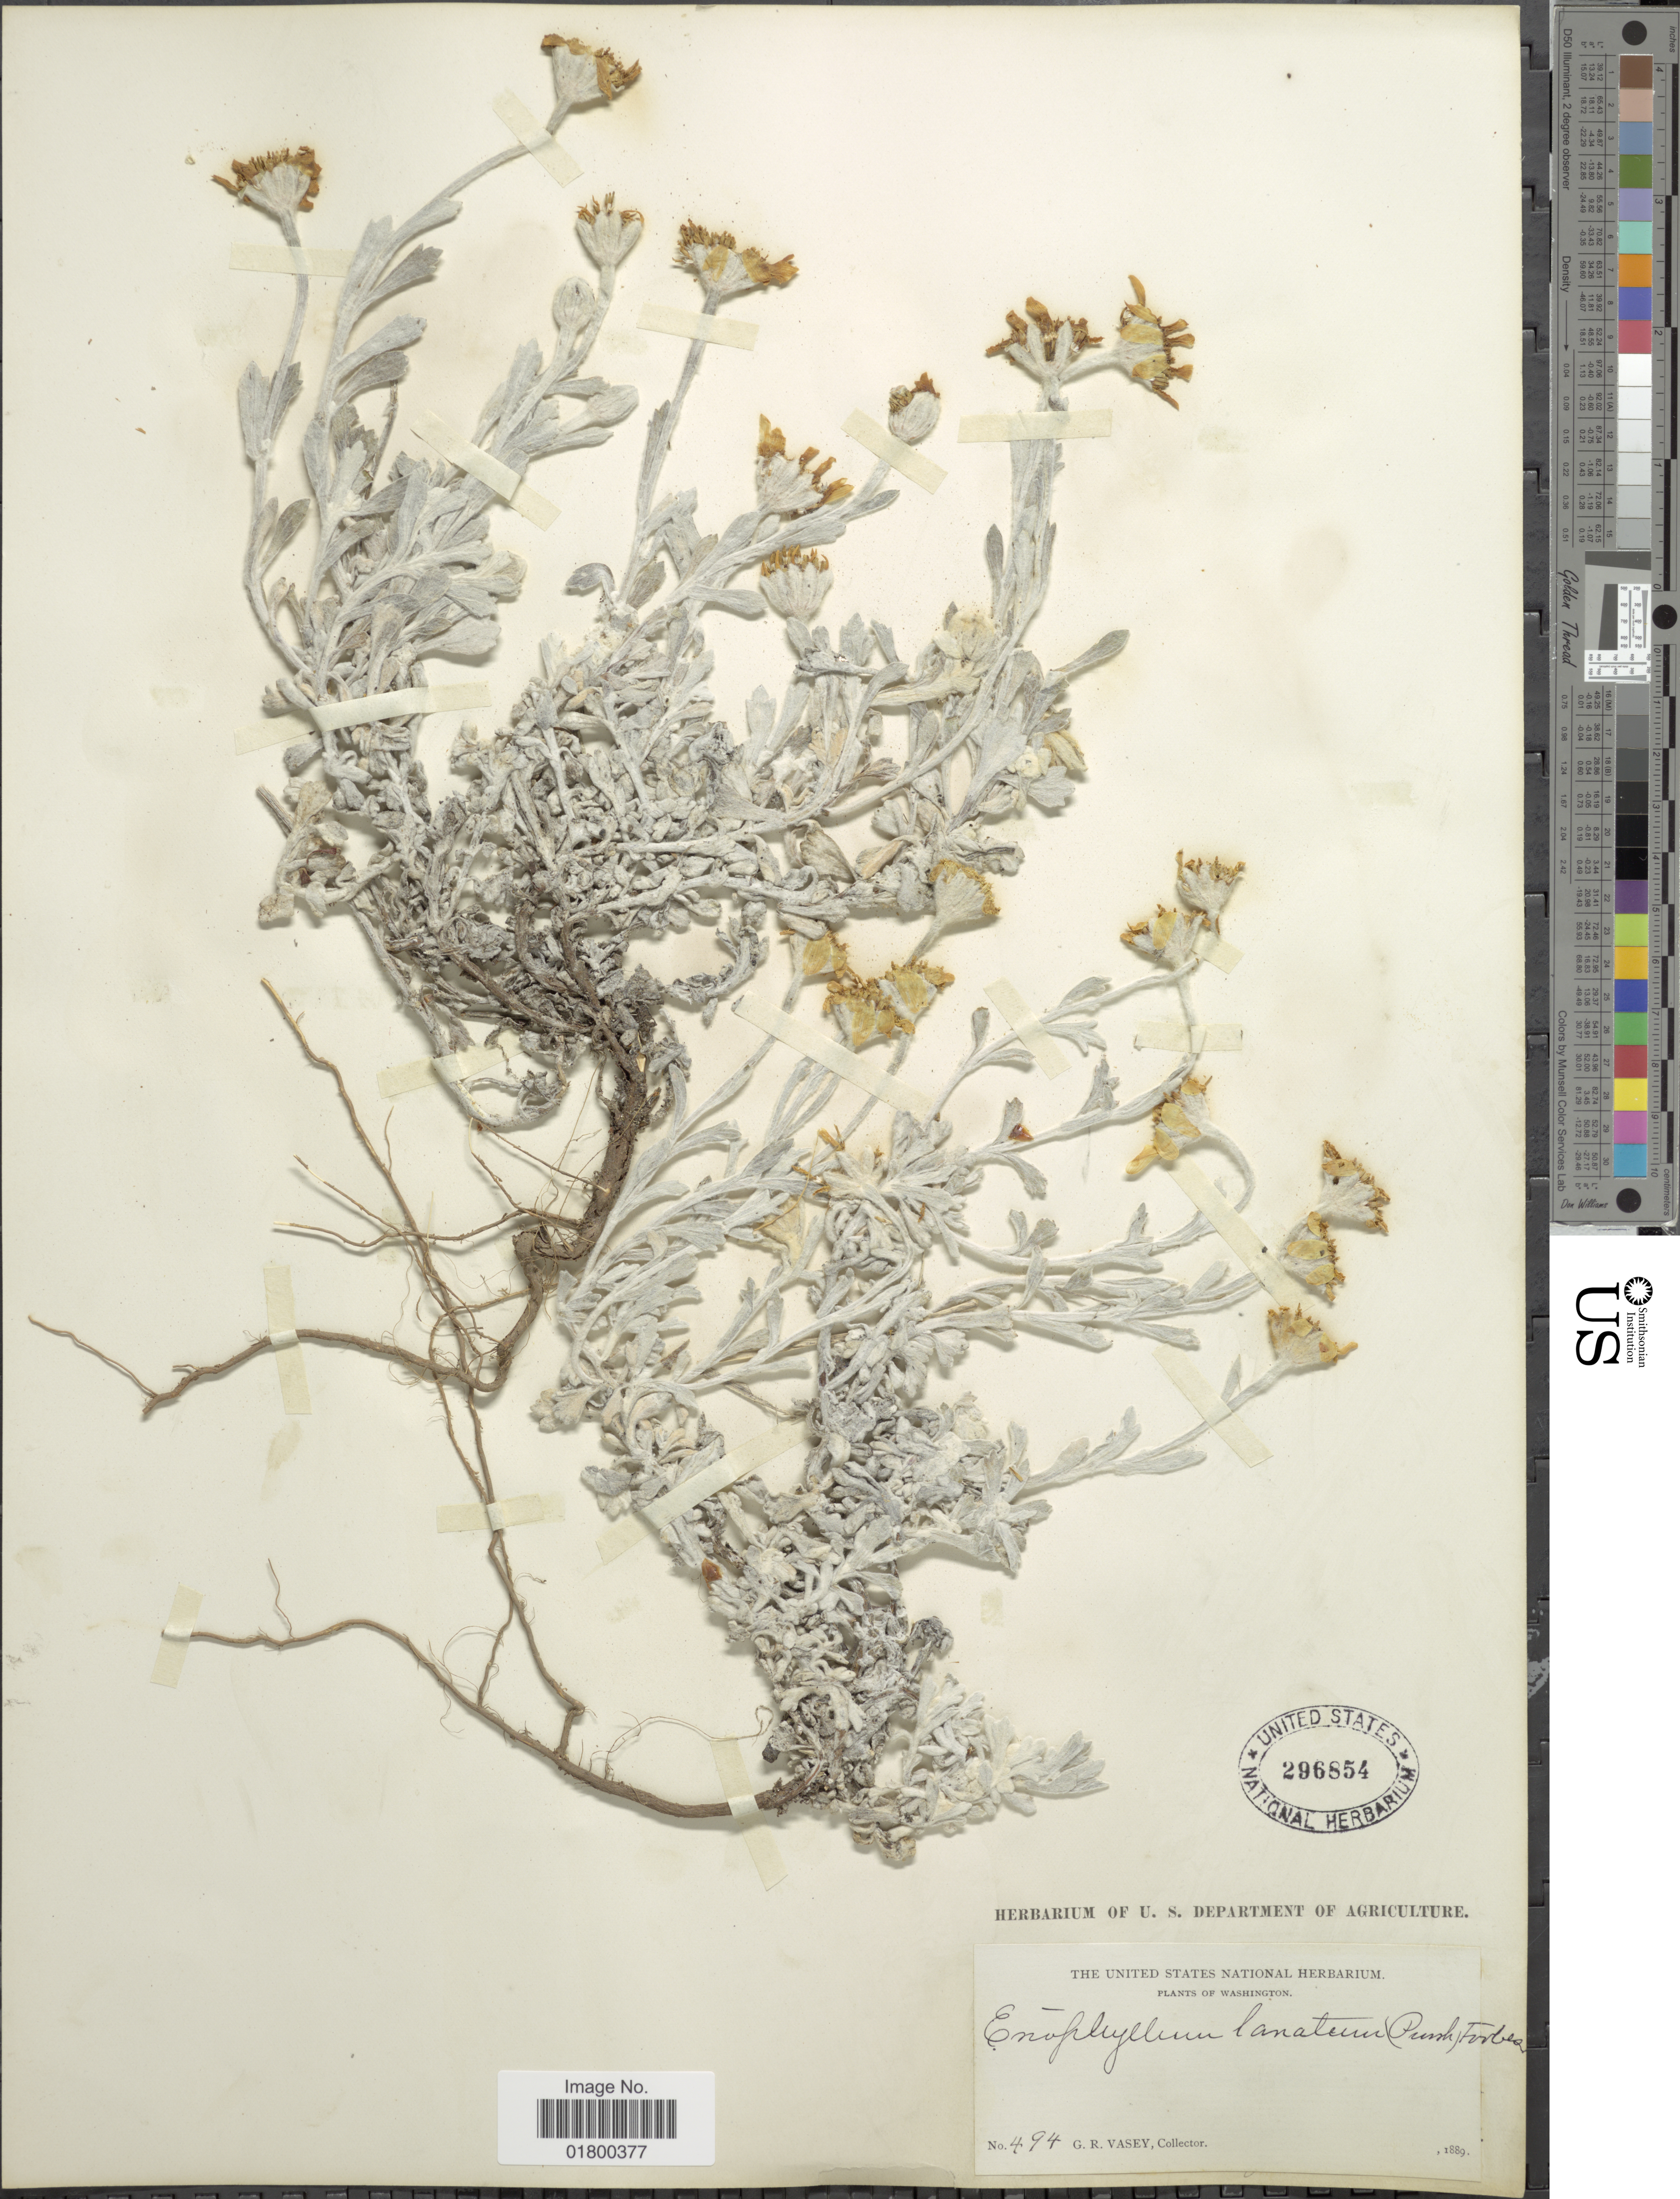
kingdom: Plantae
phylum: Tracheophyta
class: Magnoliopsida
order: Asterales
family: Asteraceae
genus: Eriophyllum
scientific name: Eriophyllum lanatum var. lanatum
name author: (Pursh) J. Forbes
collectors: G. R. Vasey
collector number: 494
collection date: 1889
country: United States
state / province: Washington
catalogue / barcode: US 296854